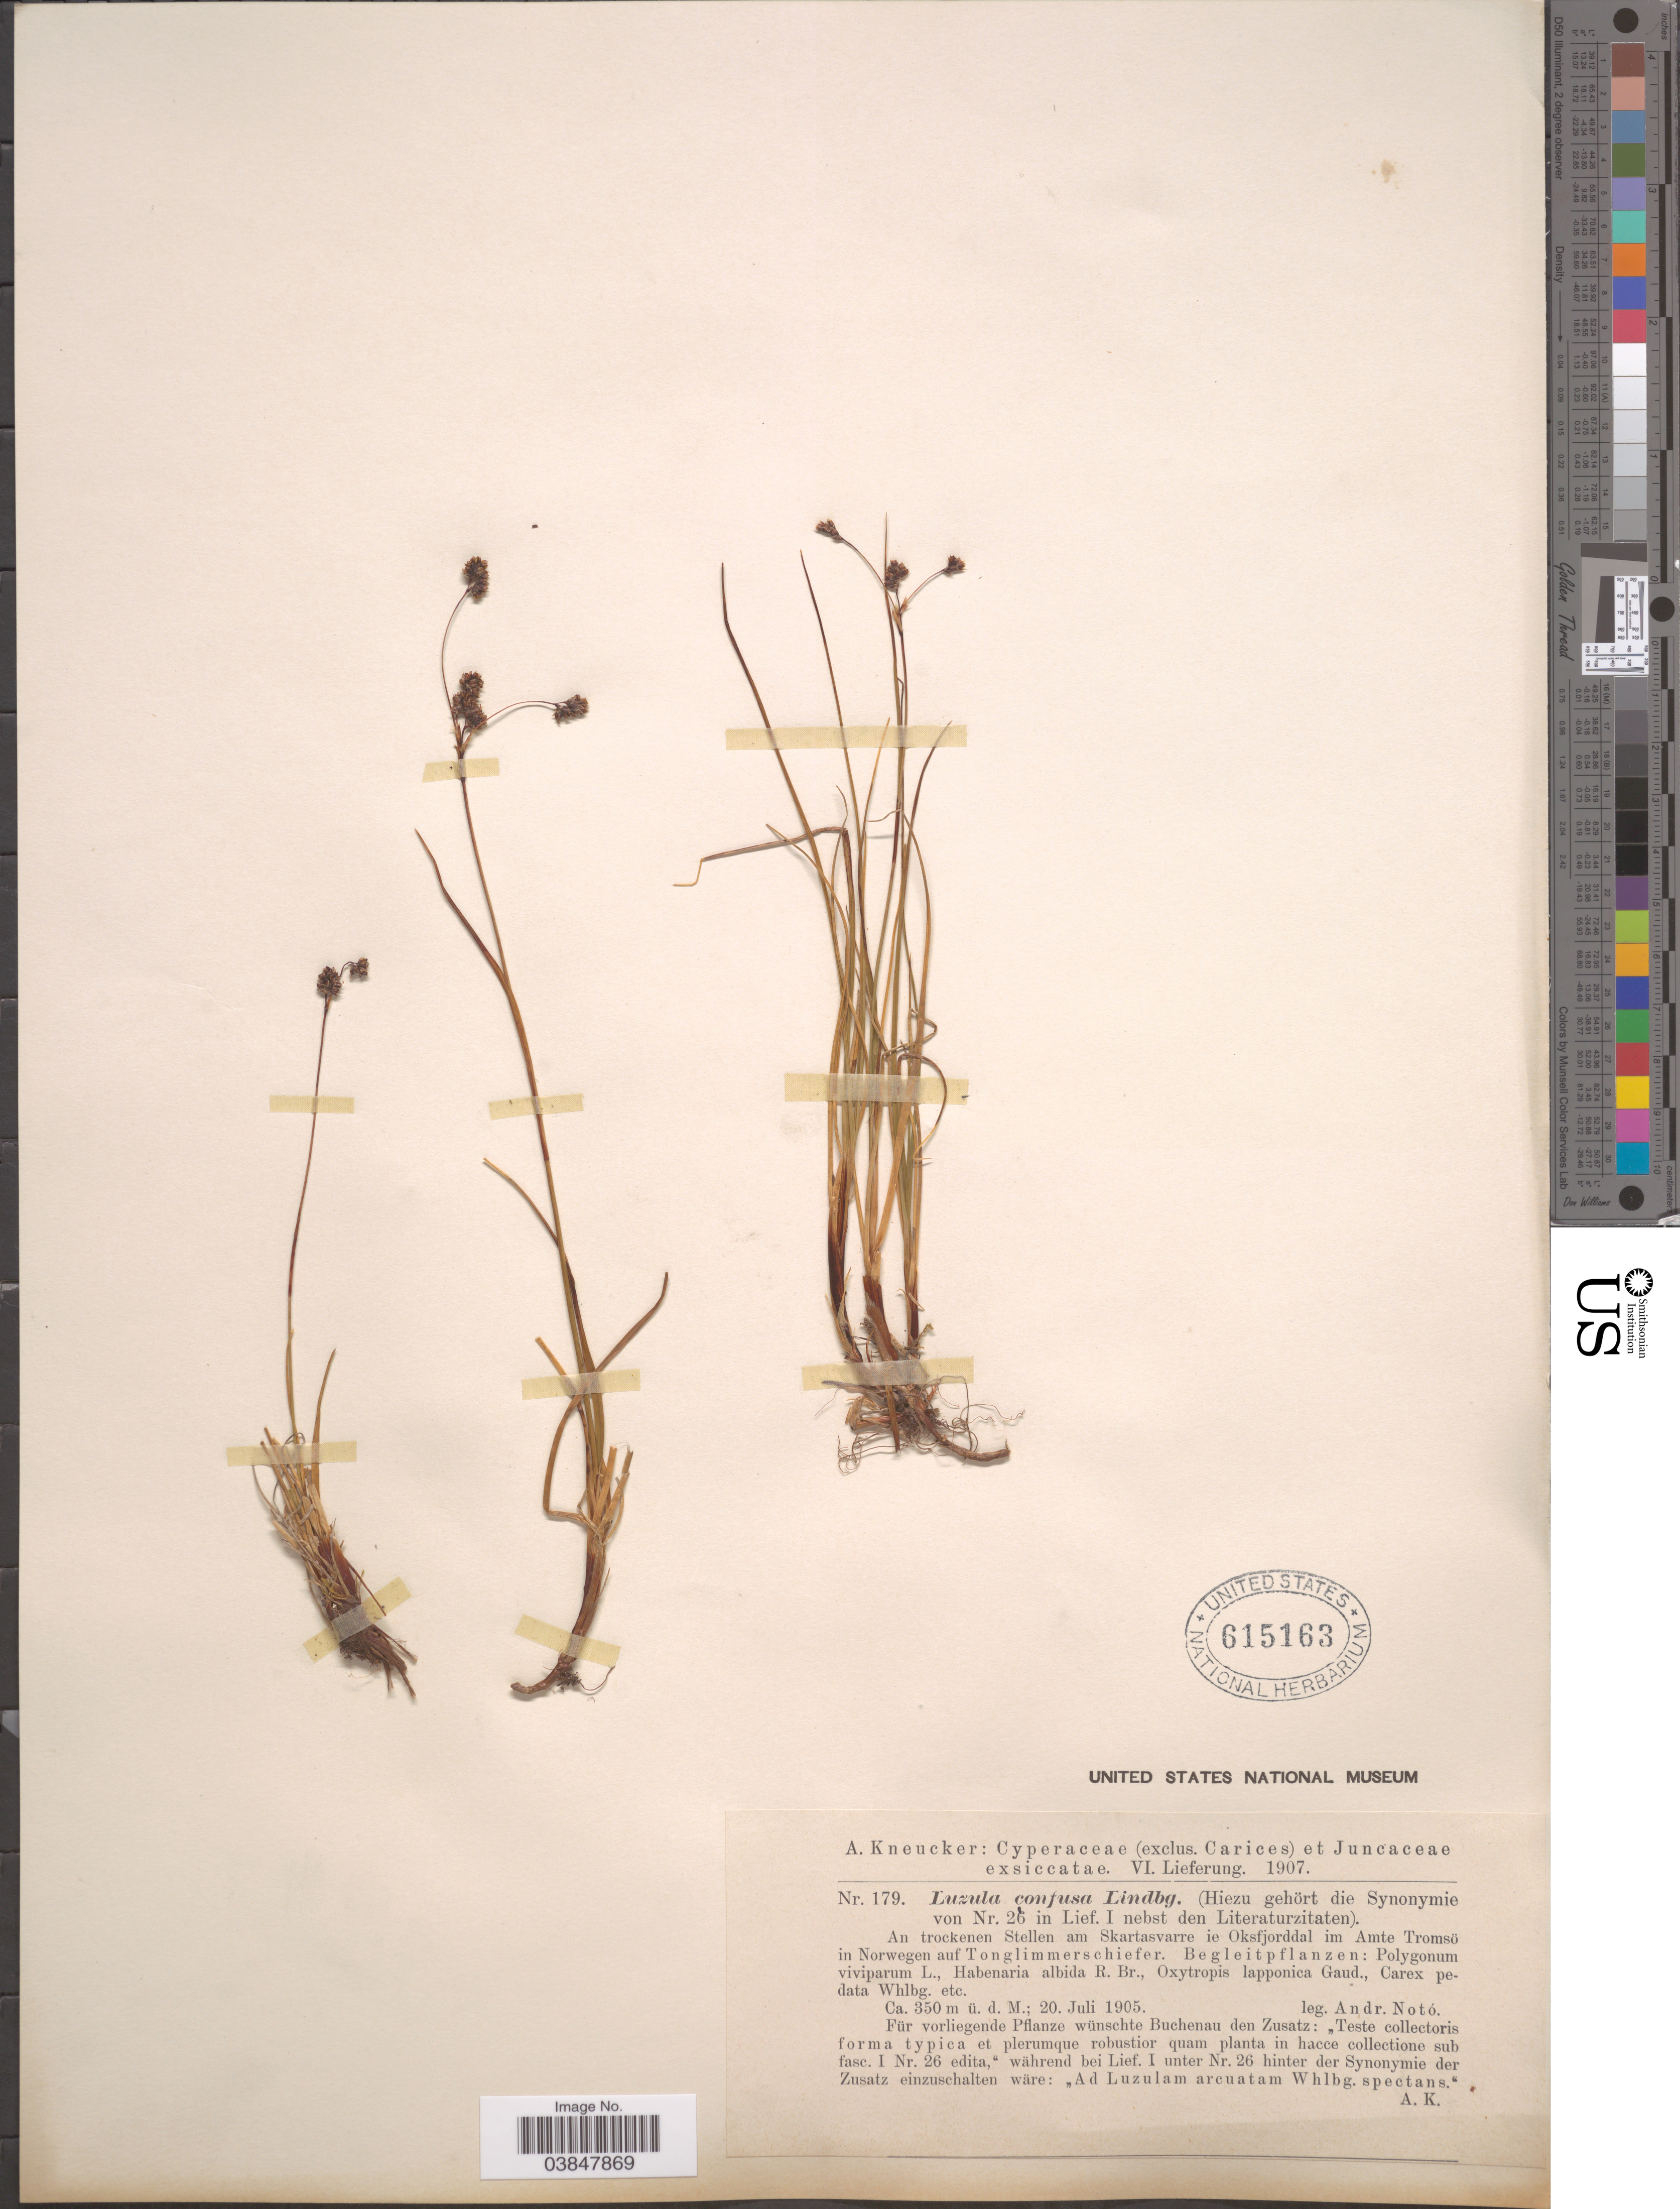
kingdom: Plantae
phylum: Tracheophyta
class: Liliopsida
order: Poales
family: Juncaceae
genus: Luzula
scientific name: Luzula confusa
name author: Lindeb.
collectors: A. Noto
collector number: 179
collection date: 1905-07-20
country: Norway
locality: An trockenen Stellen am Skartasvarre ie Oksfjorddal im Amte Tromsö in Norwegen auf Tonglimmerschiefer.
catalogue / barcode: US 615163